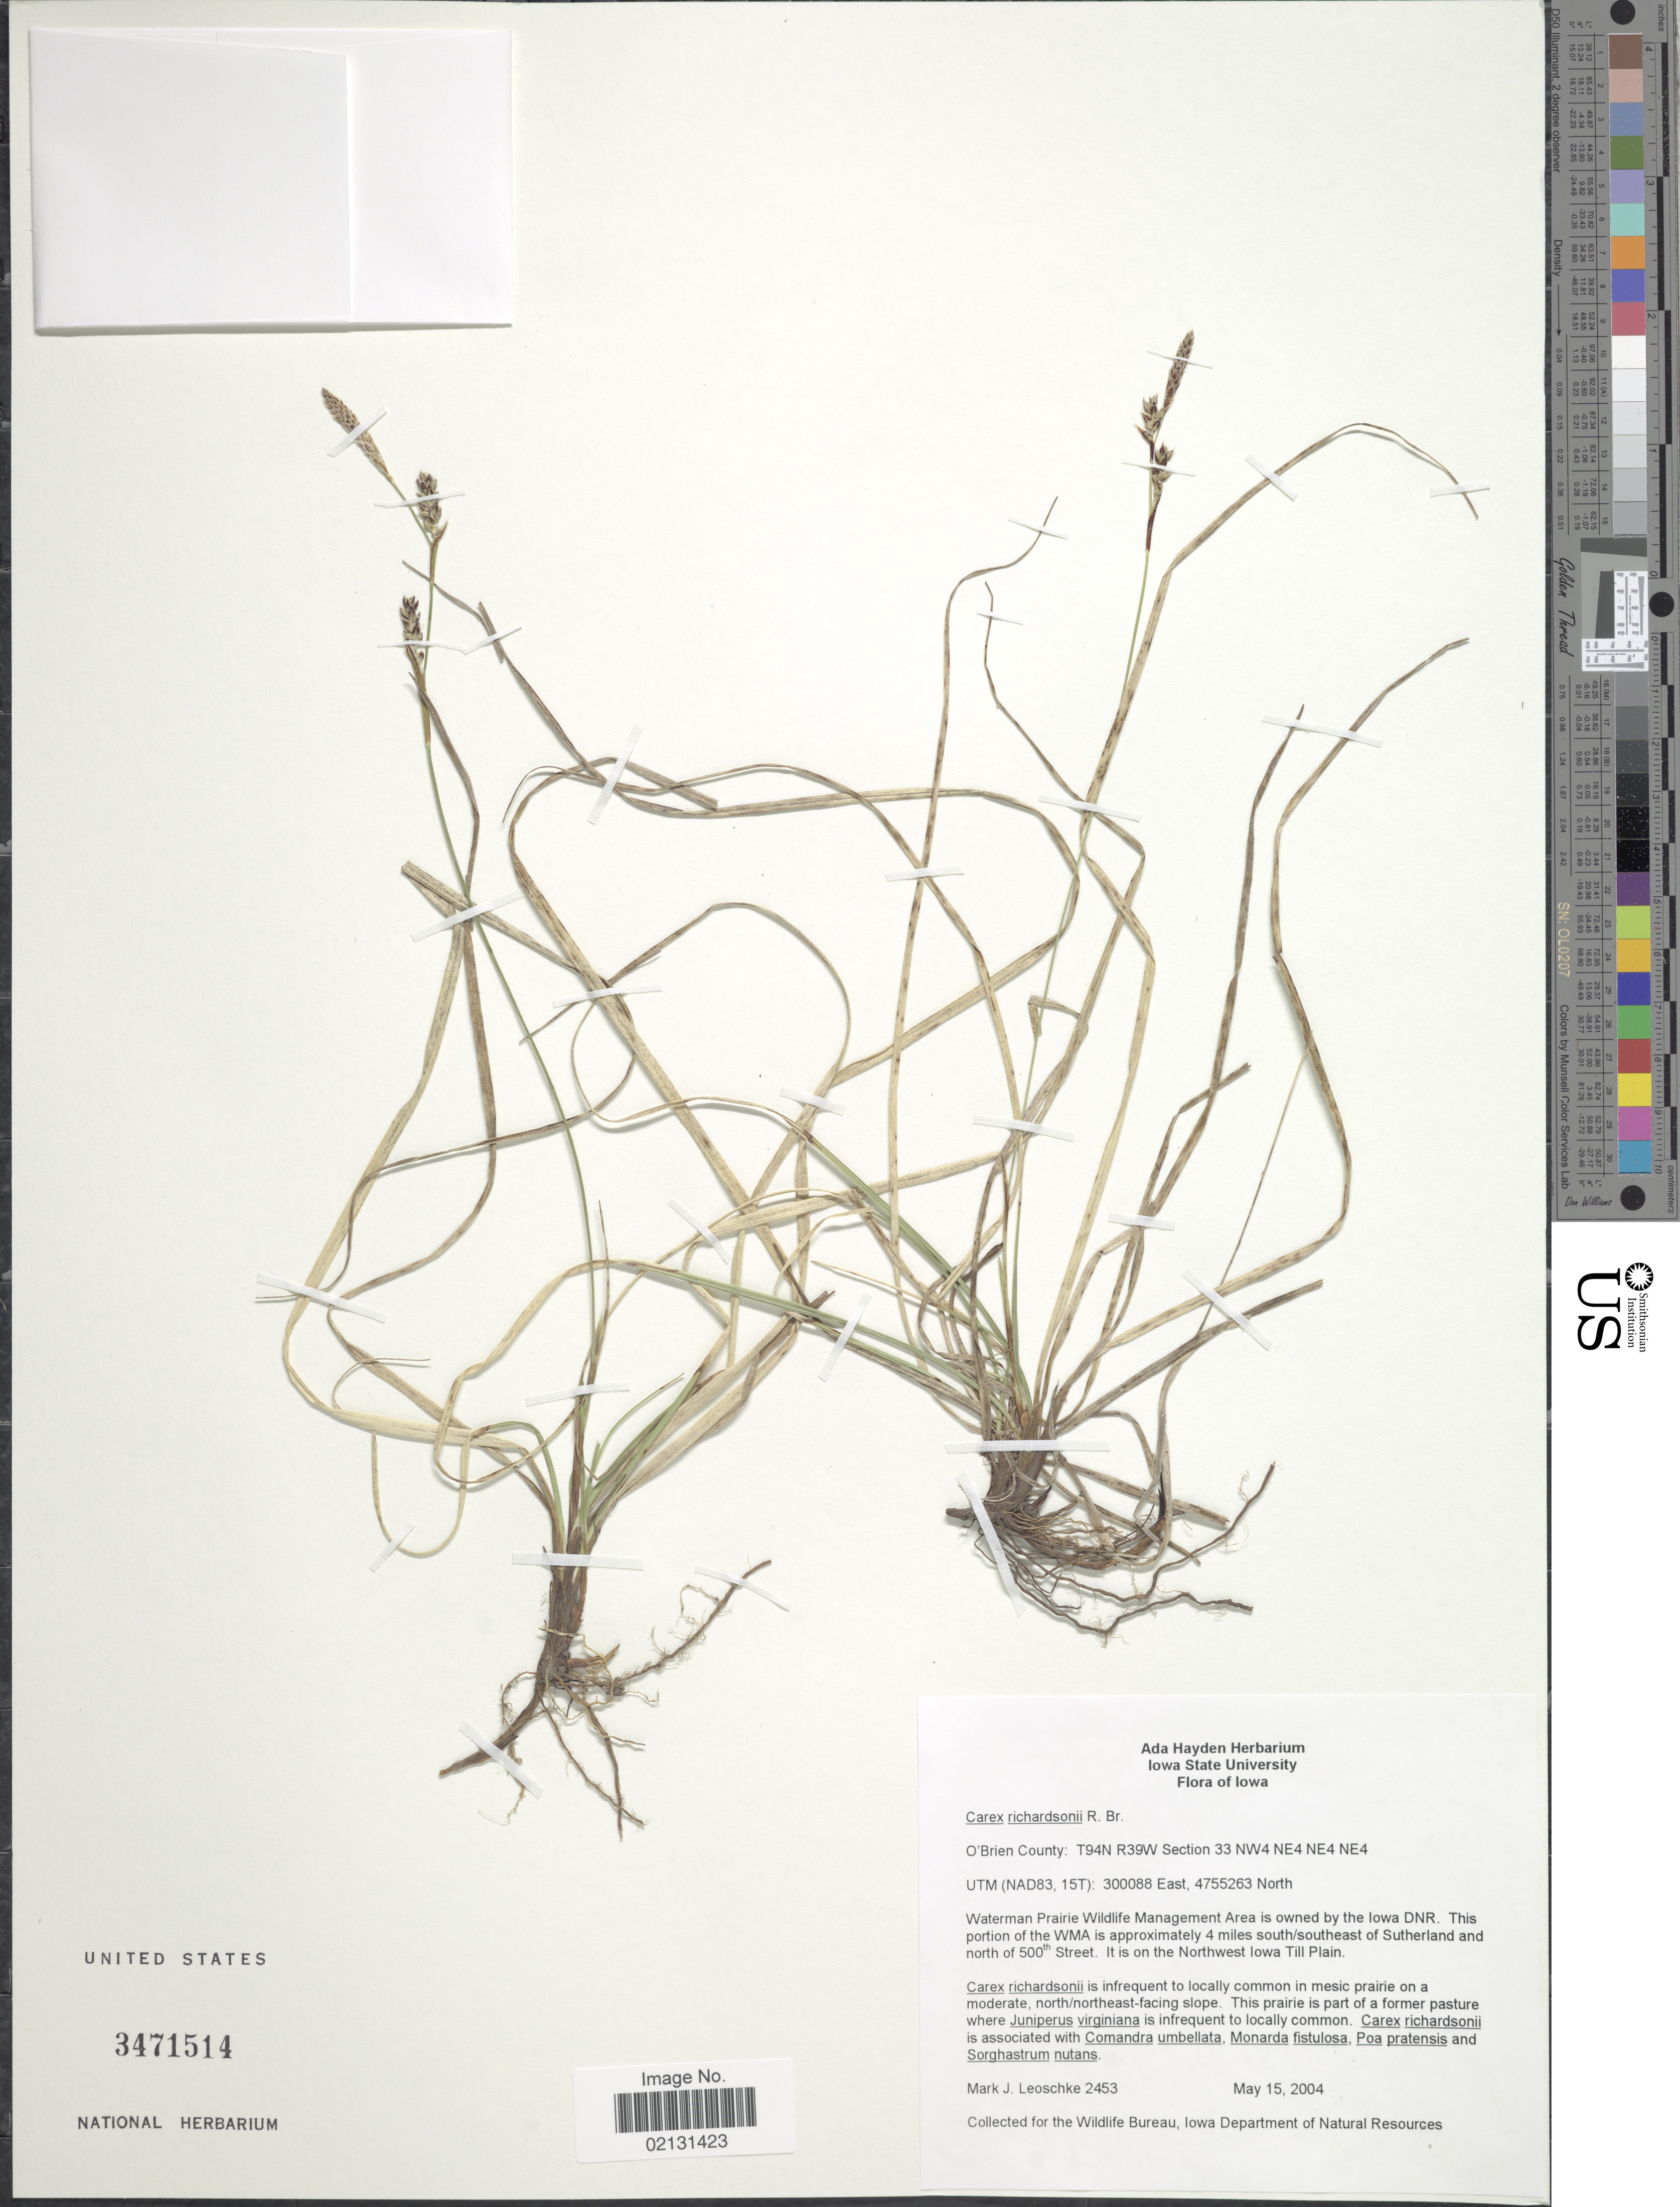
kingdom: Plantae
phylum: Tracheophyta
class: Liliopsida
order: Poales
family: Cyperaceae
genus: Carex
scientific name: Carex richardsonii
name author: R. Br.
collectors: M. J. Leoschke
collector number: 2453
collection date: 2004-05-15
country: United States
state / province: Iowa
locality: O'Brien County: T94N R39W Section 33 NW4 NE4 NE4 NE4, Waterman Prairie Wildlife Management Area, approximately 4 miles south/southeast of Sutherland and north of 500th Street, it is on the Northwest Iowa Till Plain.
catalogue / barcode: US 3471514